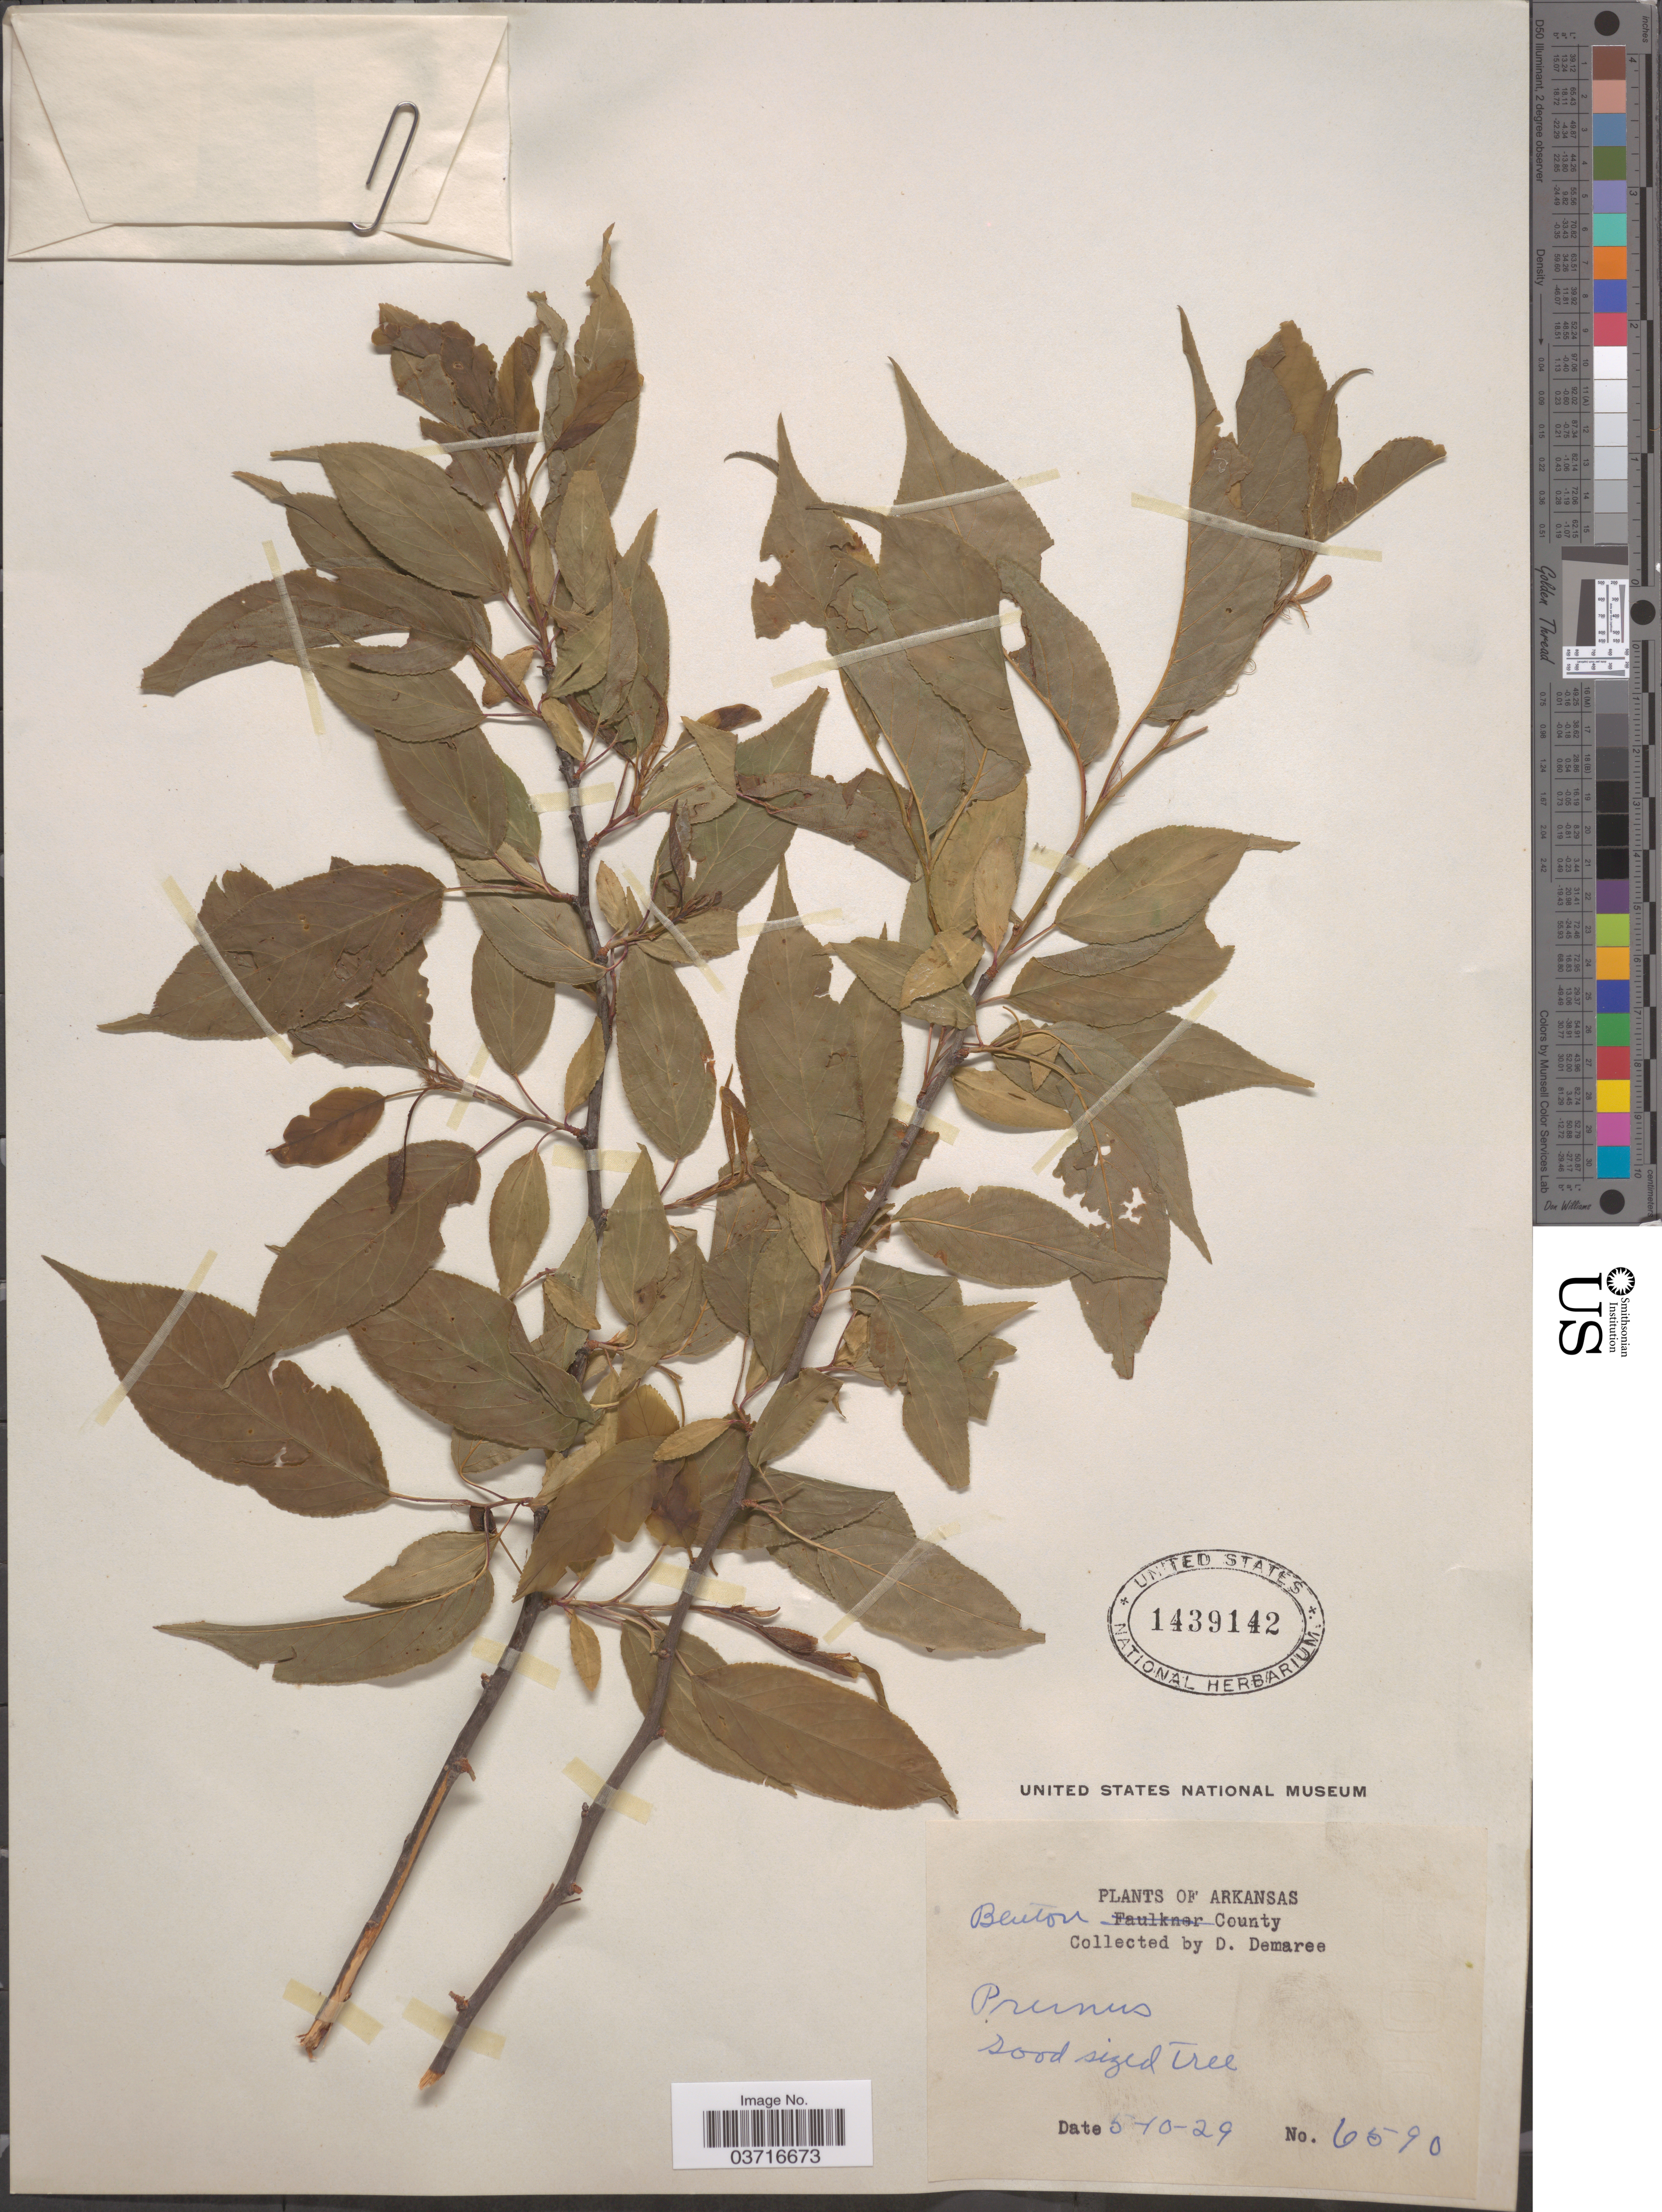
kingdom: Plantae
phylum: Tracheophyta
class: Magnoliopsida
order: Rosales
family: Rosaceae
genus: Prunus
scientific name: Prunus sp.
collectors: D. Demaree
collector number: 6590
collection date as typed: Transcribed d/m/y: 10/5/29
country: United States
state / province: Arkansas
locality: Benton County.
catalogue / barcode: US 1439142